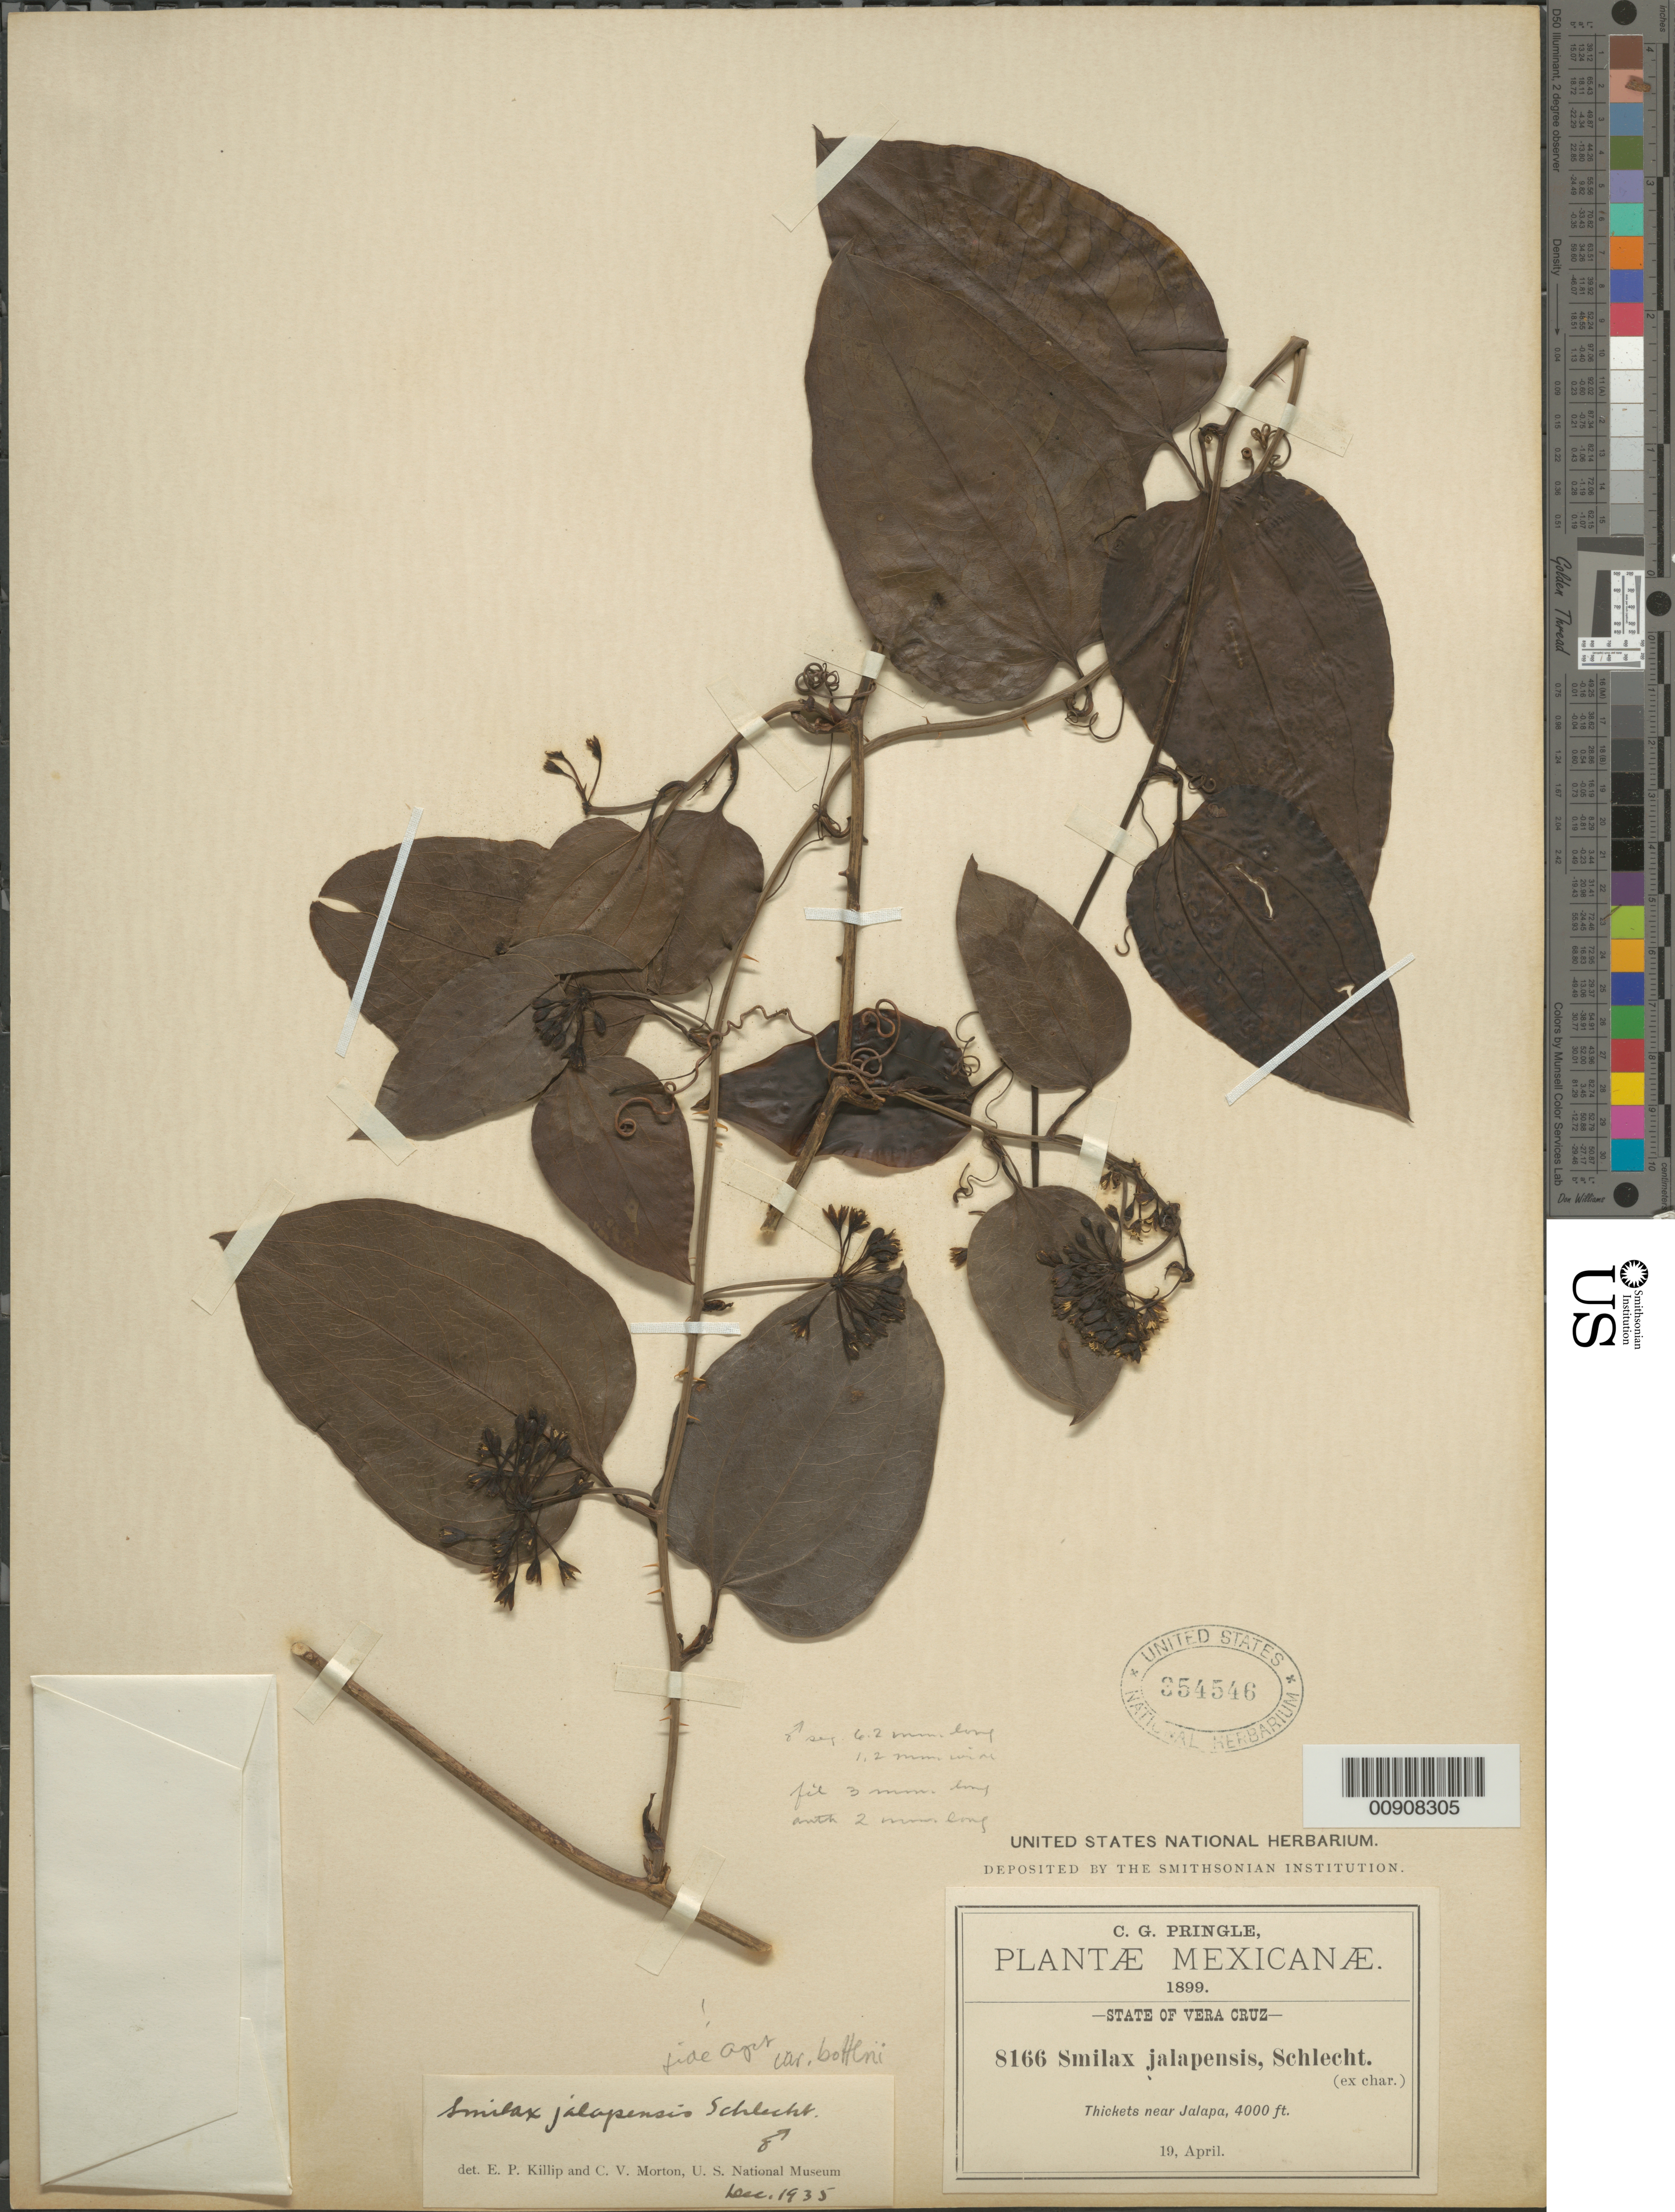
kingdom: Plantae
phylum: Tracheophyta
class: Liliopsida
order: Liliales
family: Smilacaceae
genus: Smilax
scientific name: Smilax jalapensis var. botteri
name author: (A. DC.) Killip & C.V. Morton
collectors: C. G. Pringle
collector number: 8166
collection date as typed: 19 Apr 1899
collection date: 1899-04-19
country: Mexico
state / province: Veracruz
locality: Near Jalapa, Veracruz.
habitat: Thickets.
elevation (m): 1219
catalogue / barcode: US 354546